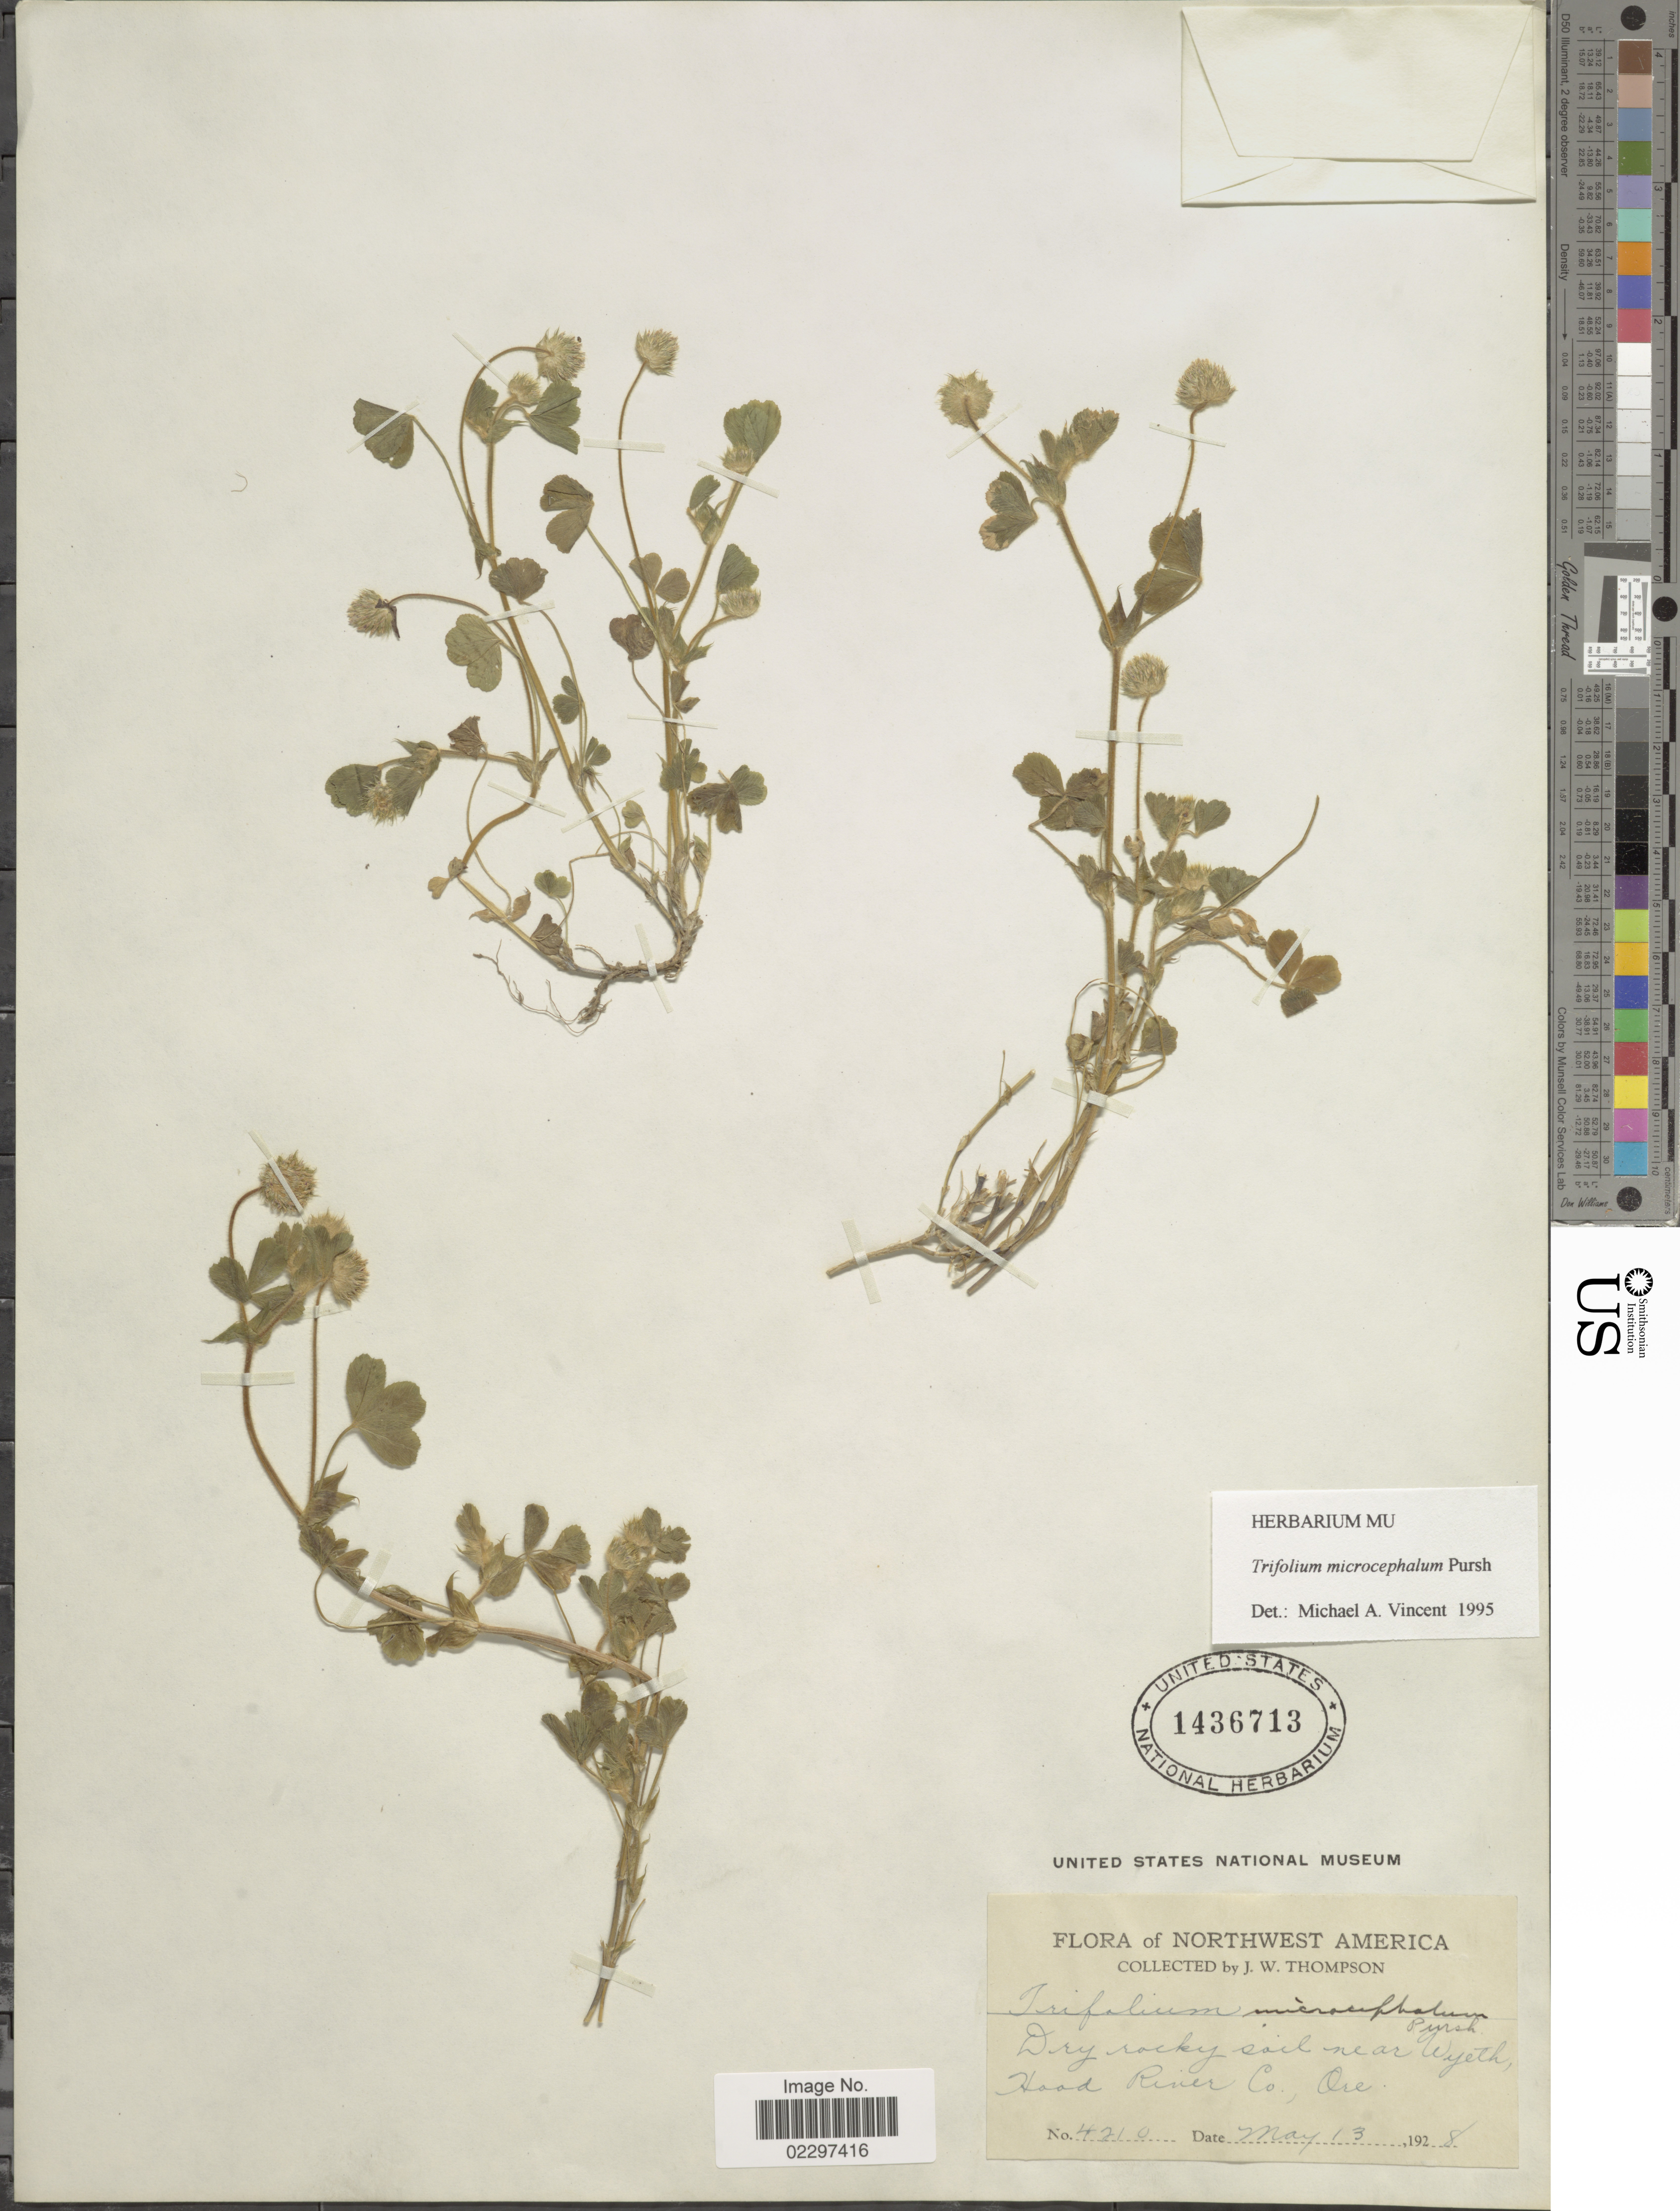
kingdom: Plantae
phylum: Tracheophyta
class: Magnoliopsida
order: Fabales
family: Fabaceae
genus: Trifolium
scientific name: Trifolium microcephalum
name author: Pursh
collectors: J. W. Thompson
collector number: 4210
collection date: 1928-05-13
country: United States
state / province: Oregon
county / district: Hood River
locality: Northwest America. Dry rocky soil near Wyeth, Hood River Co., Ore.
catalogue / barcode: US 1436713